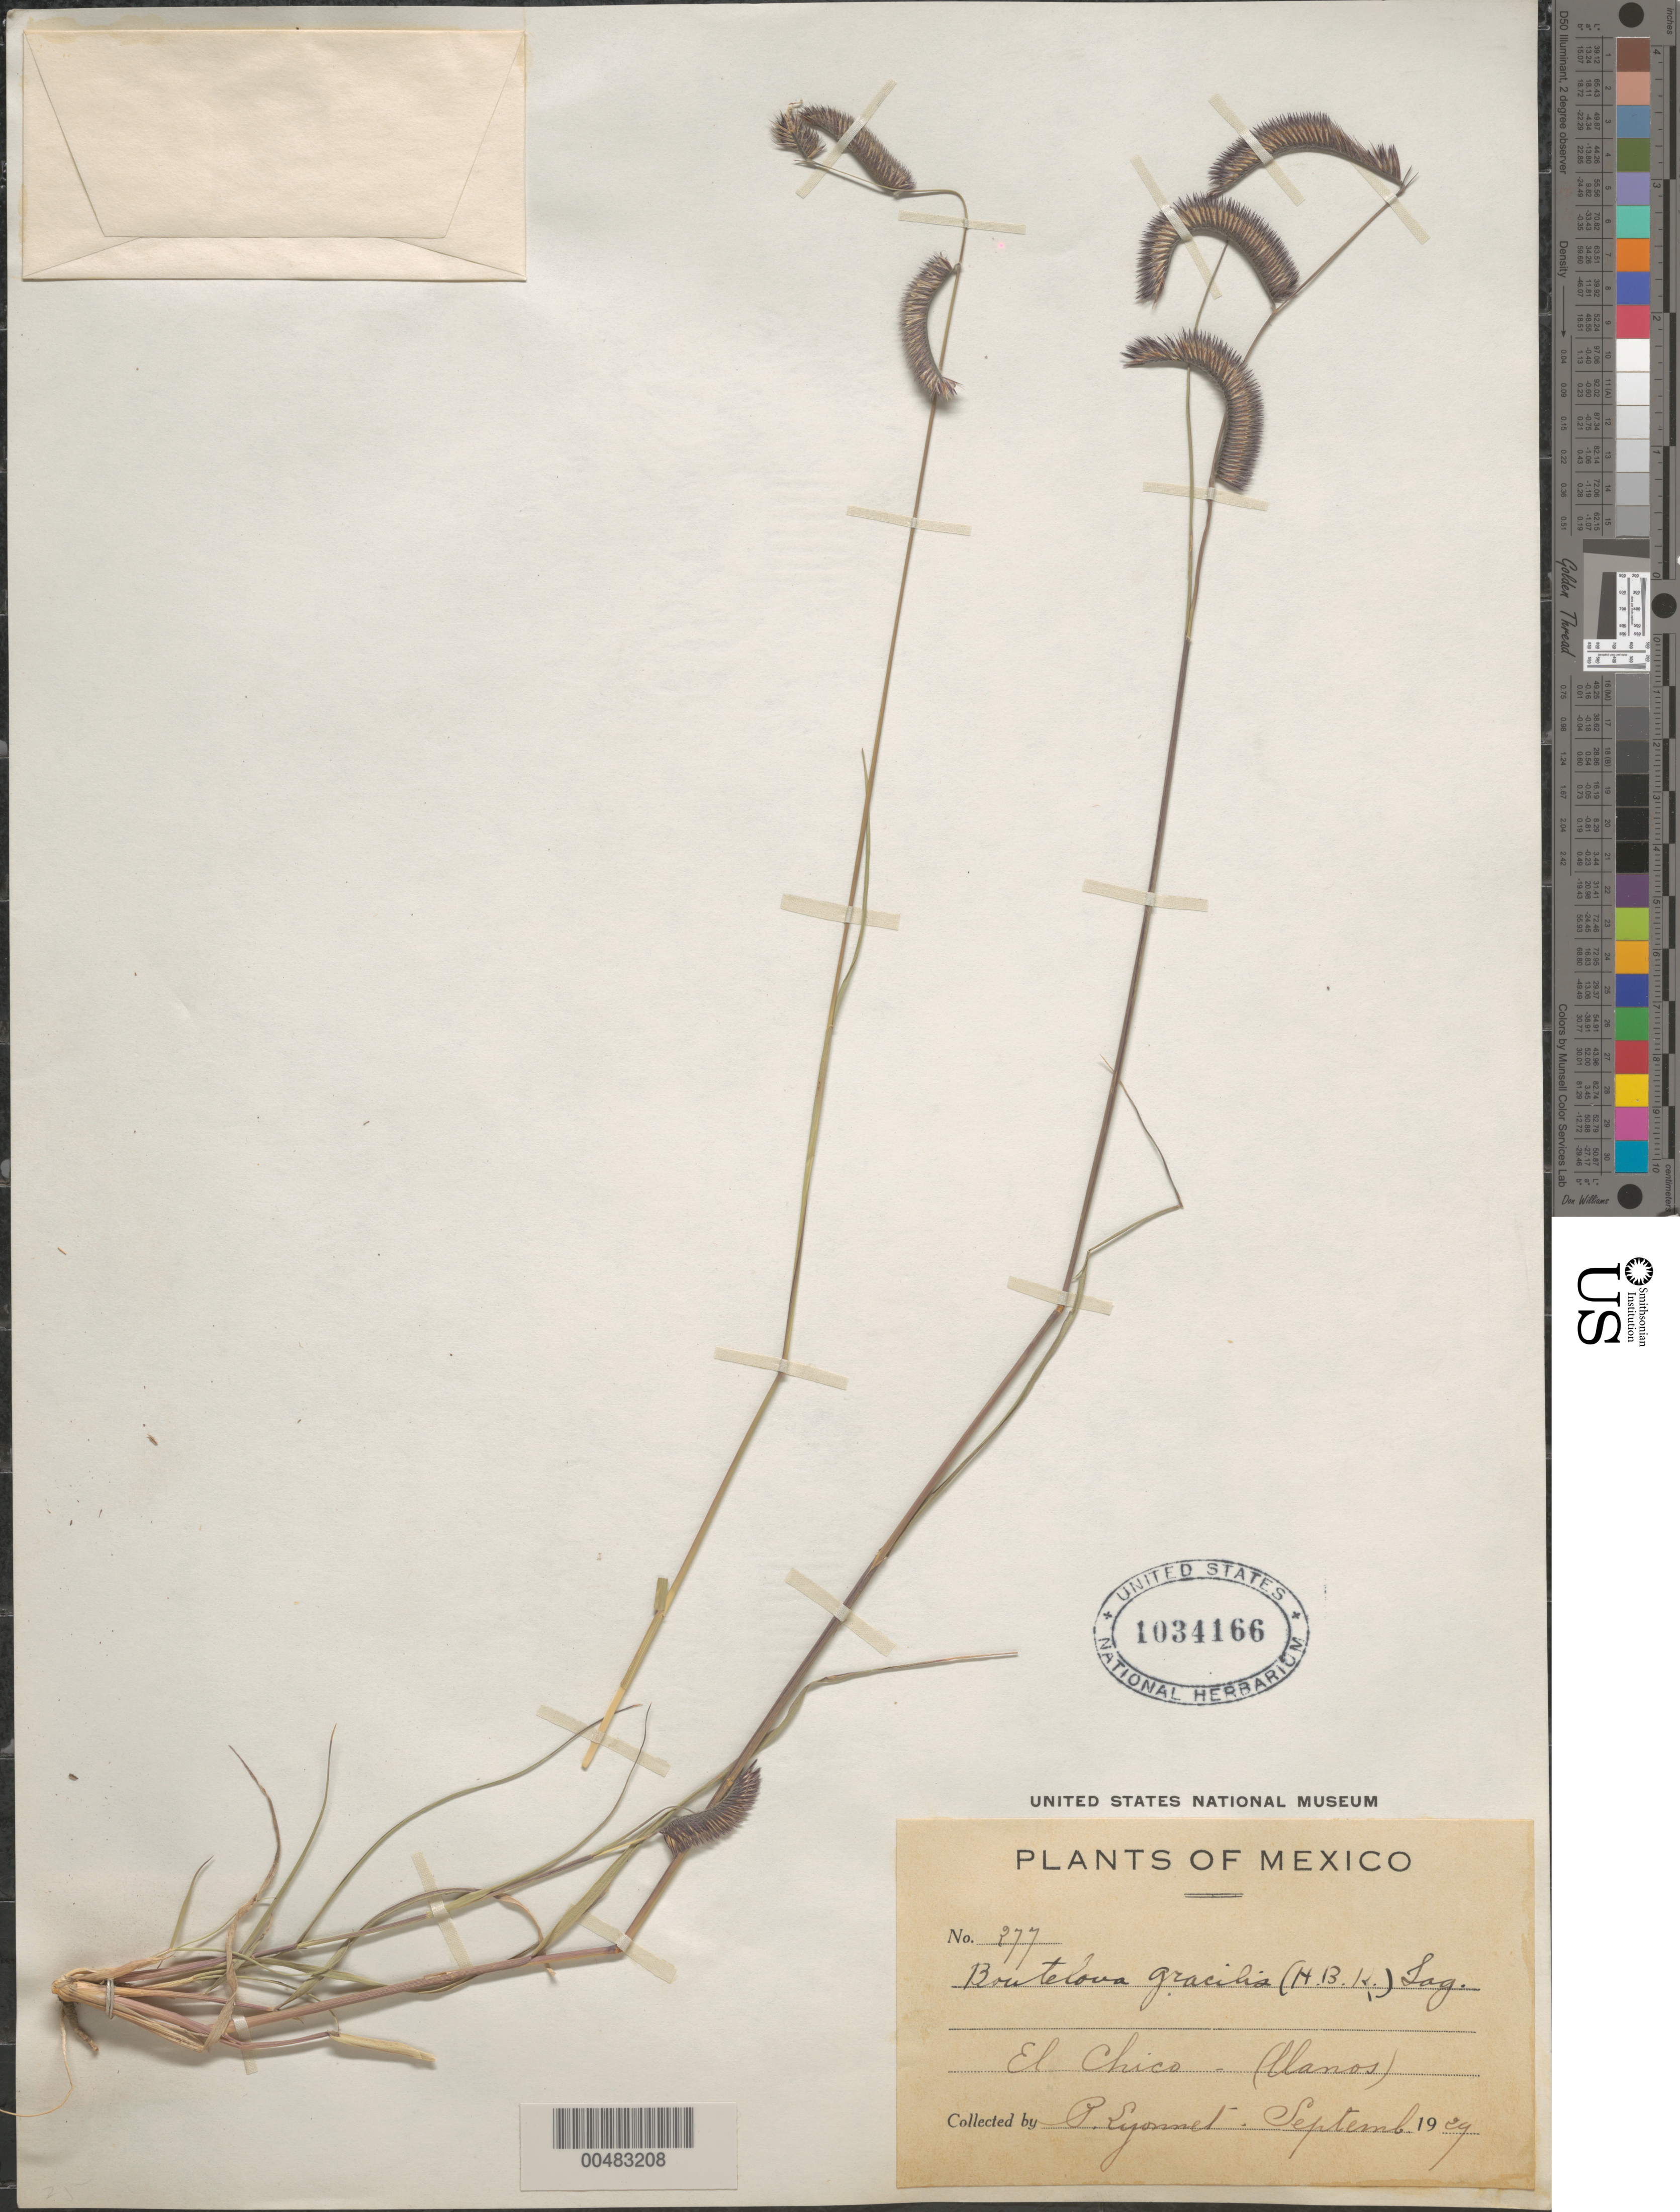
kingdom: Plantae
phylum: Tracheophyta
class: Liliopsida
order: Poales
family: Poaceae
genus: Bouteloua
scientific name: Bouteloua gracilis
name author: (Kunth) Lag. ex Griffiths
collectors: Bro. E. Lyonnet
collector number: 377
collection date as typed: Sep 1929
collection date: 1929-09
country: Mexico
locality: El Chico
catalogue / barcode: US 1034166